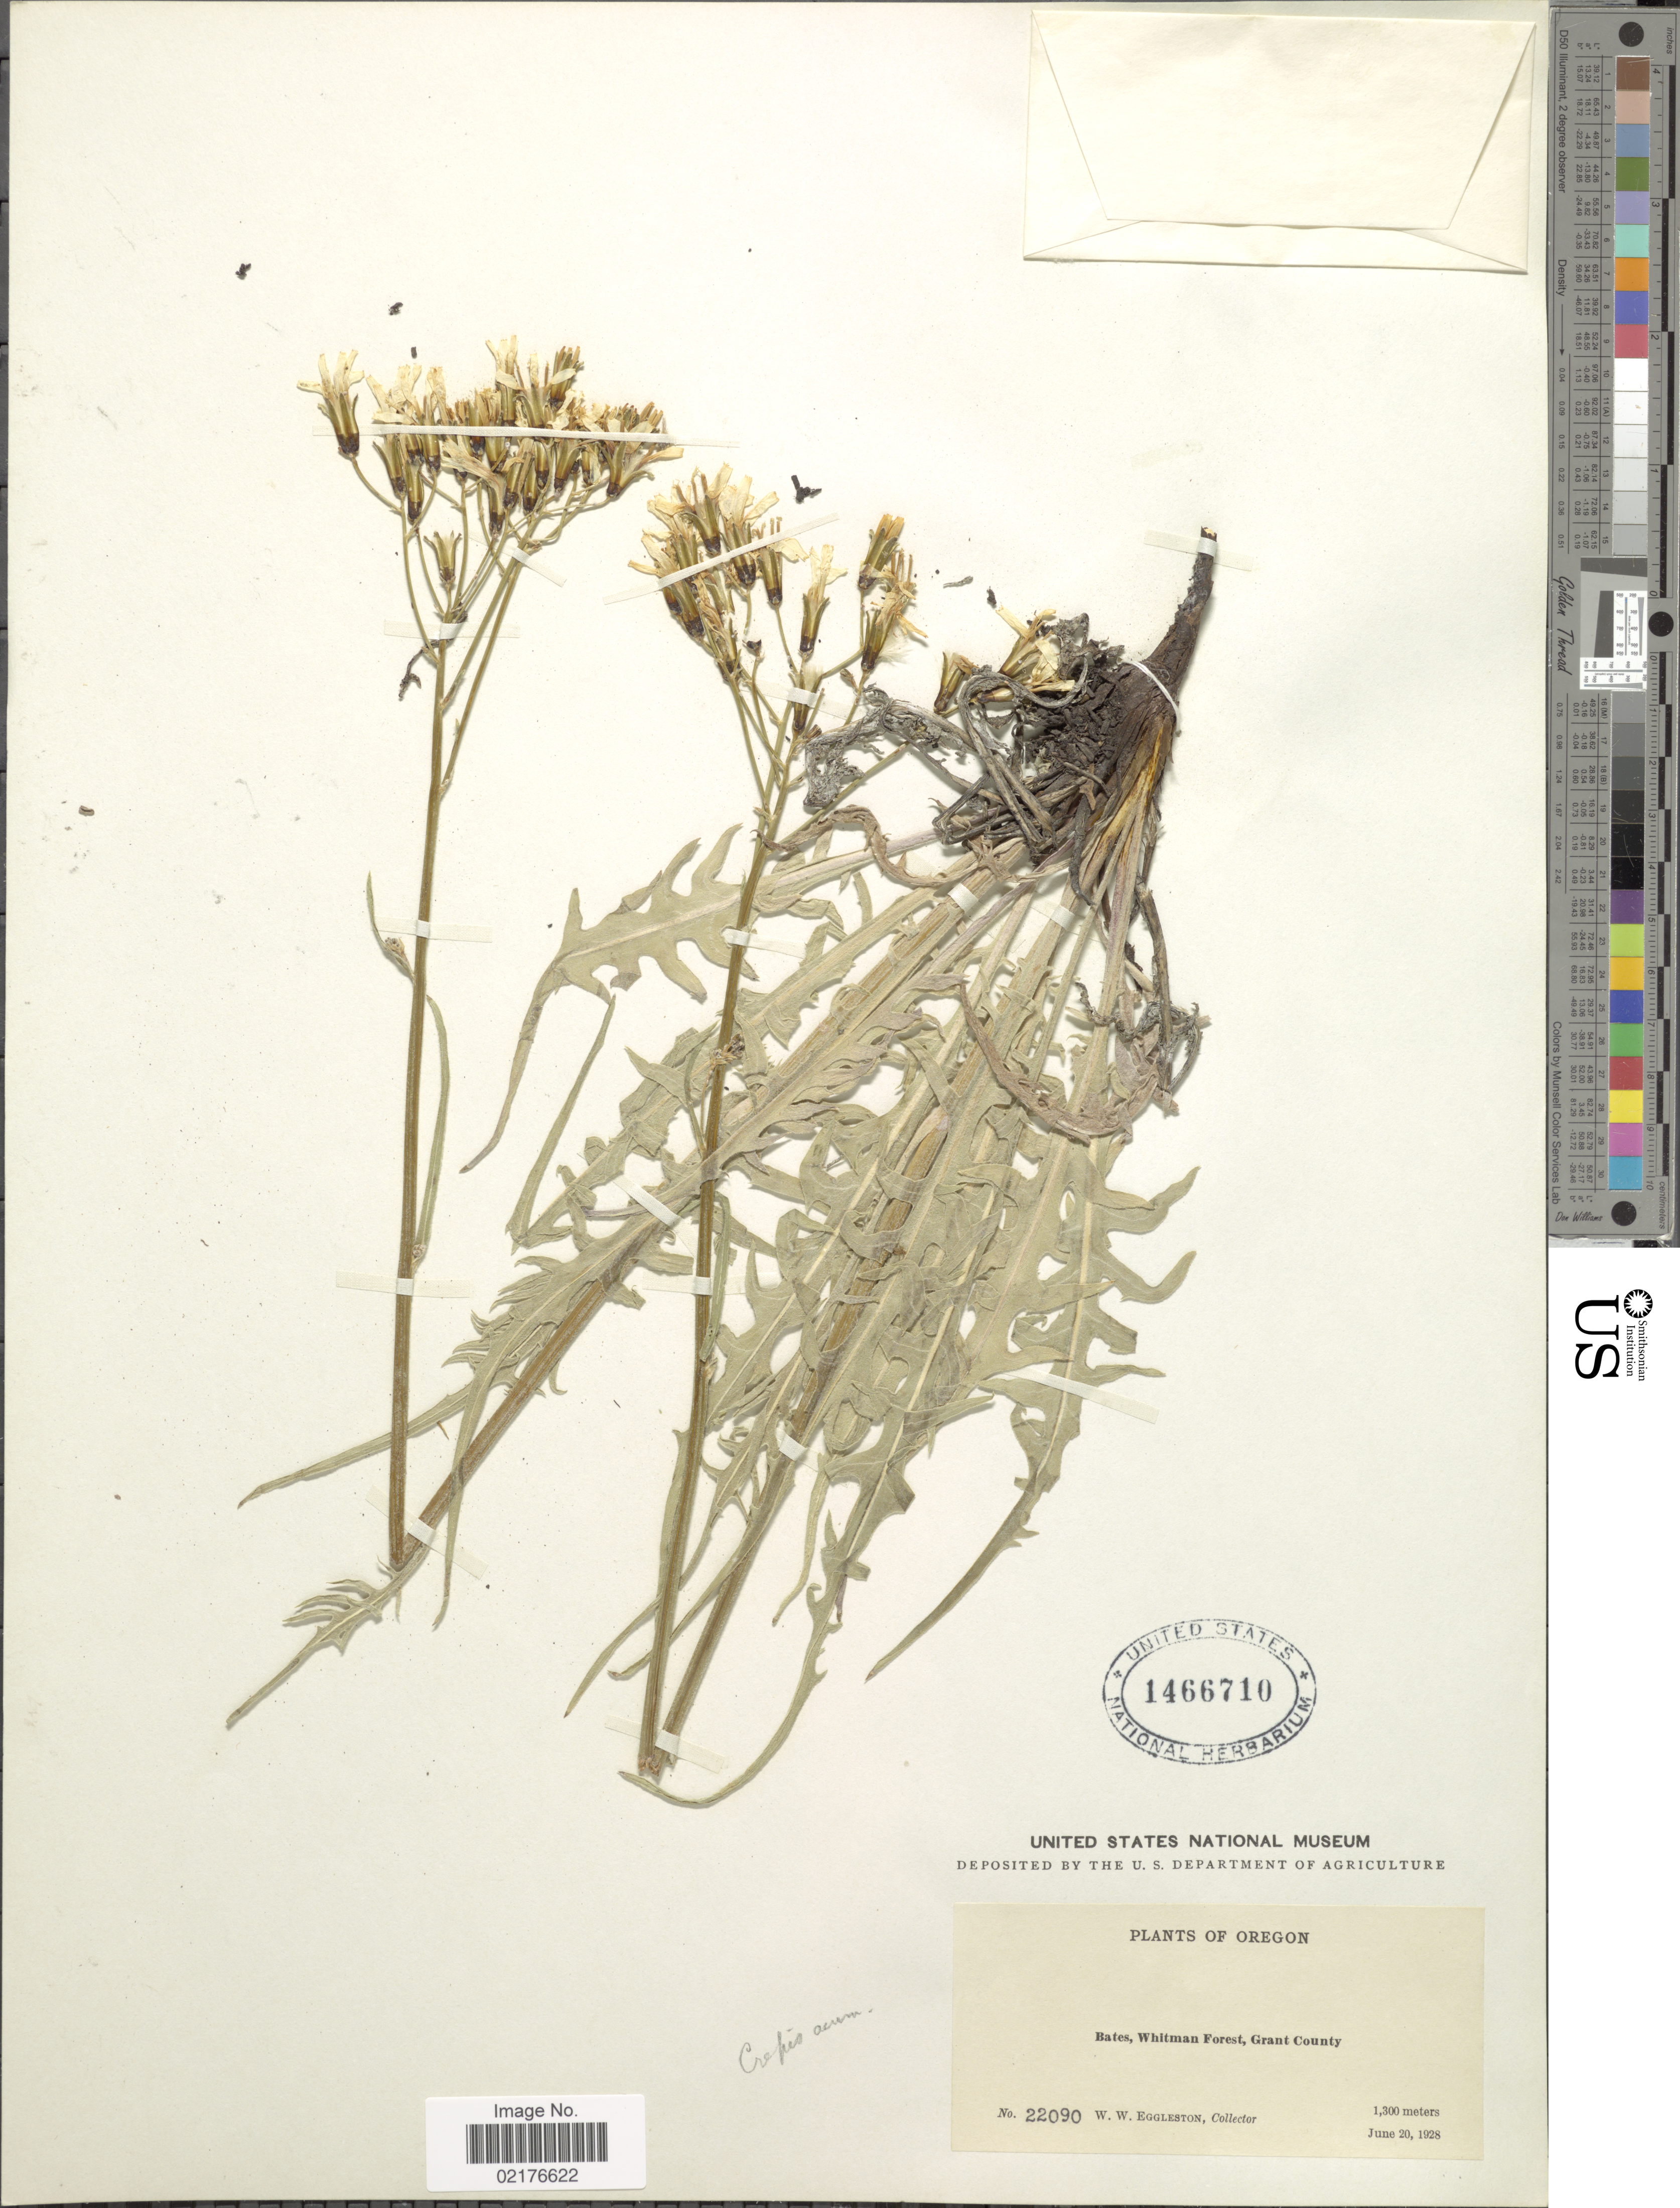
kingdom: Plantae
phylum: Tracheophyta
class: Magnoliopsida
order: Asterales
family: Asteraceae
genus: Crepis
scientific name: Crepis acuminata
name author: Nutt.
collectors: W. W. Eggleston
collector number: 22090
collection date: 1928-06-20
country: United States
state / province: Oregon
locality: Bates, Whitman Forest, Grant County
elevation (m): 1300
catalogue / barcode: US 1466710